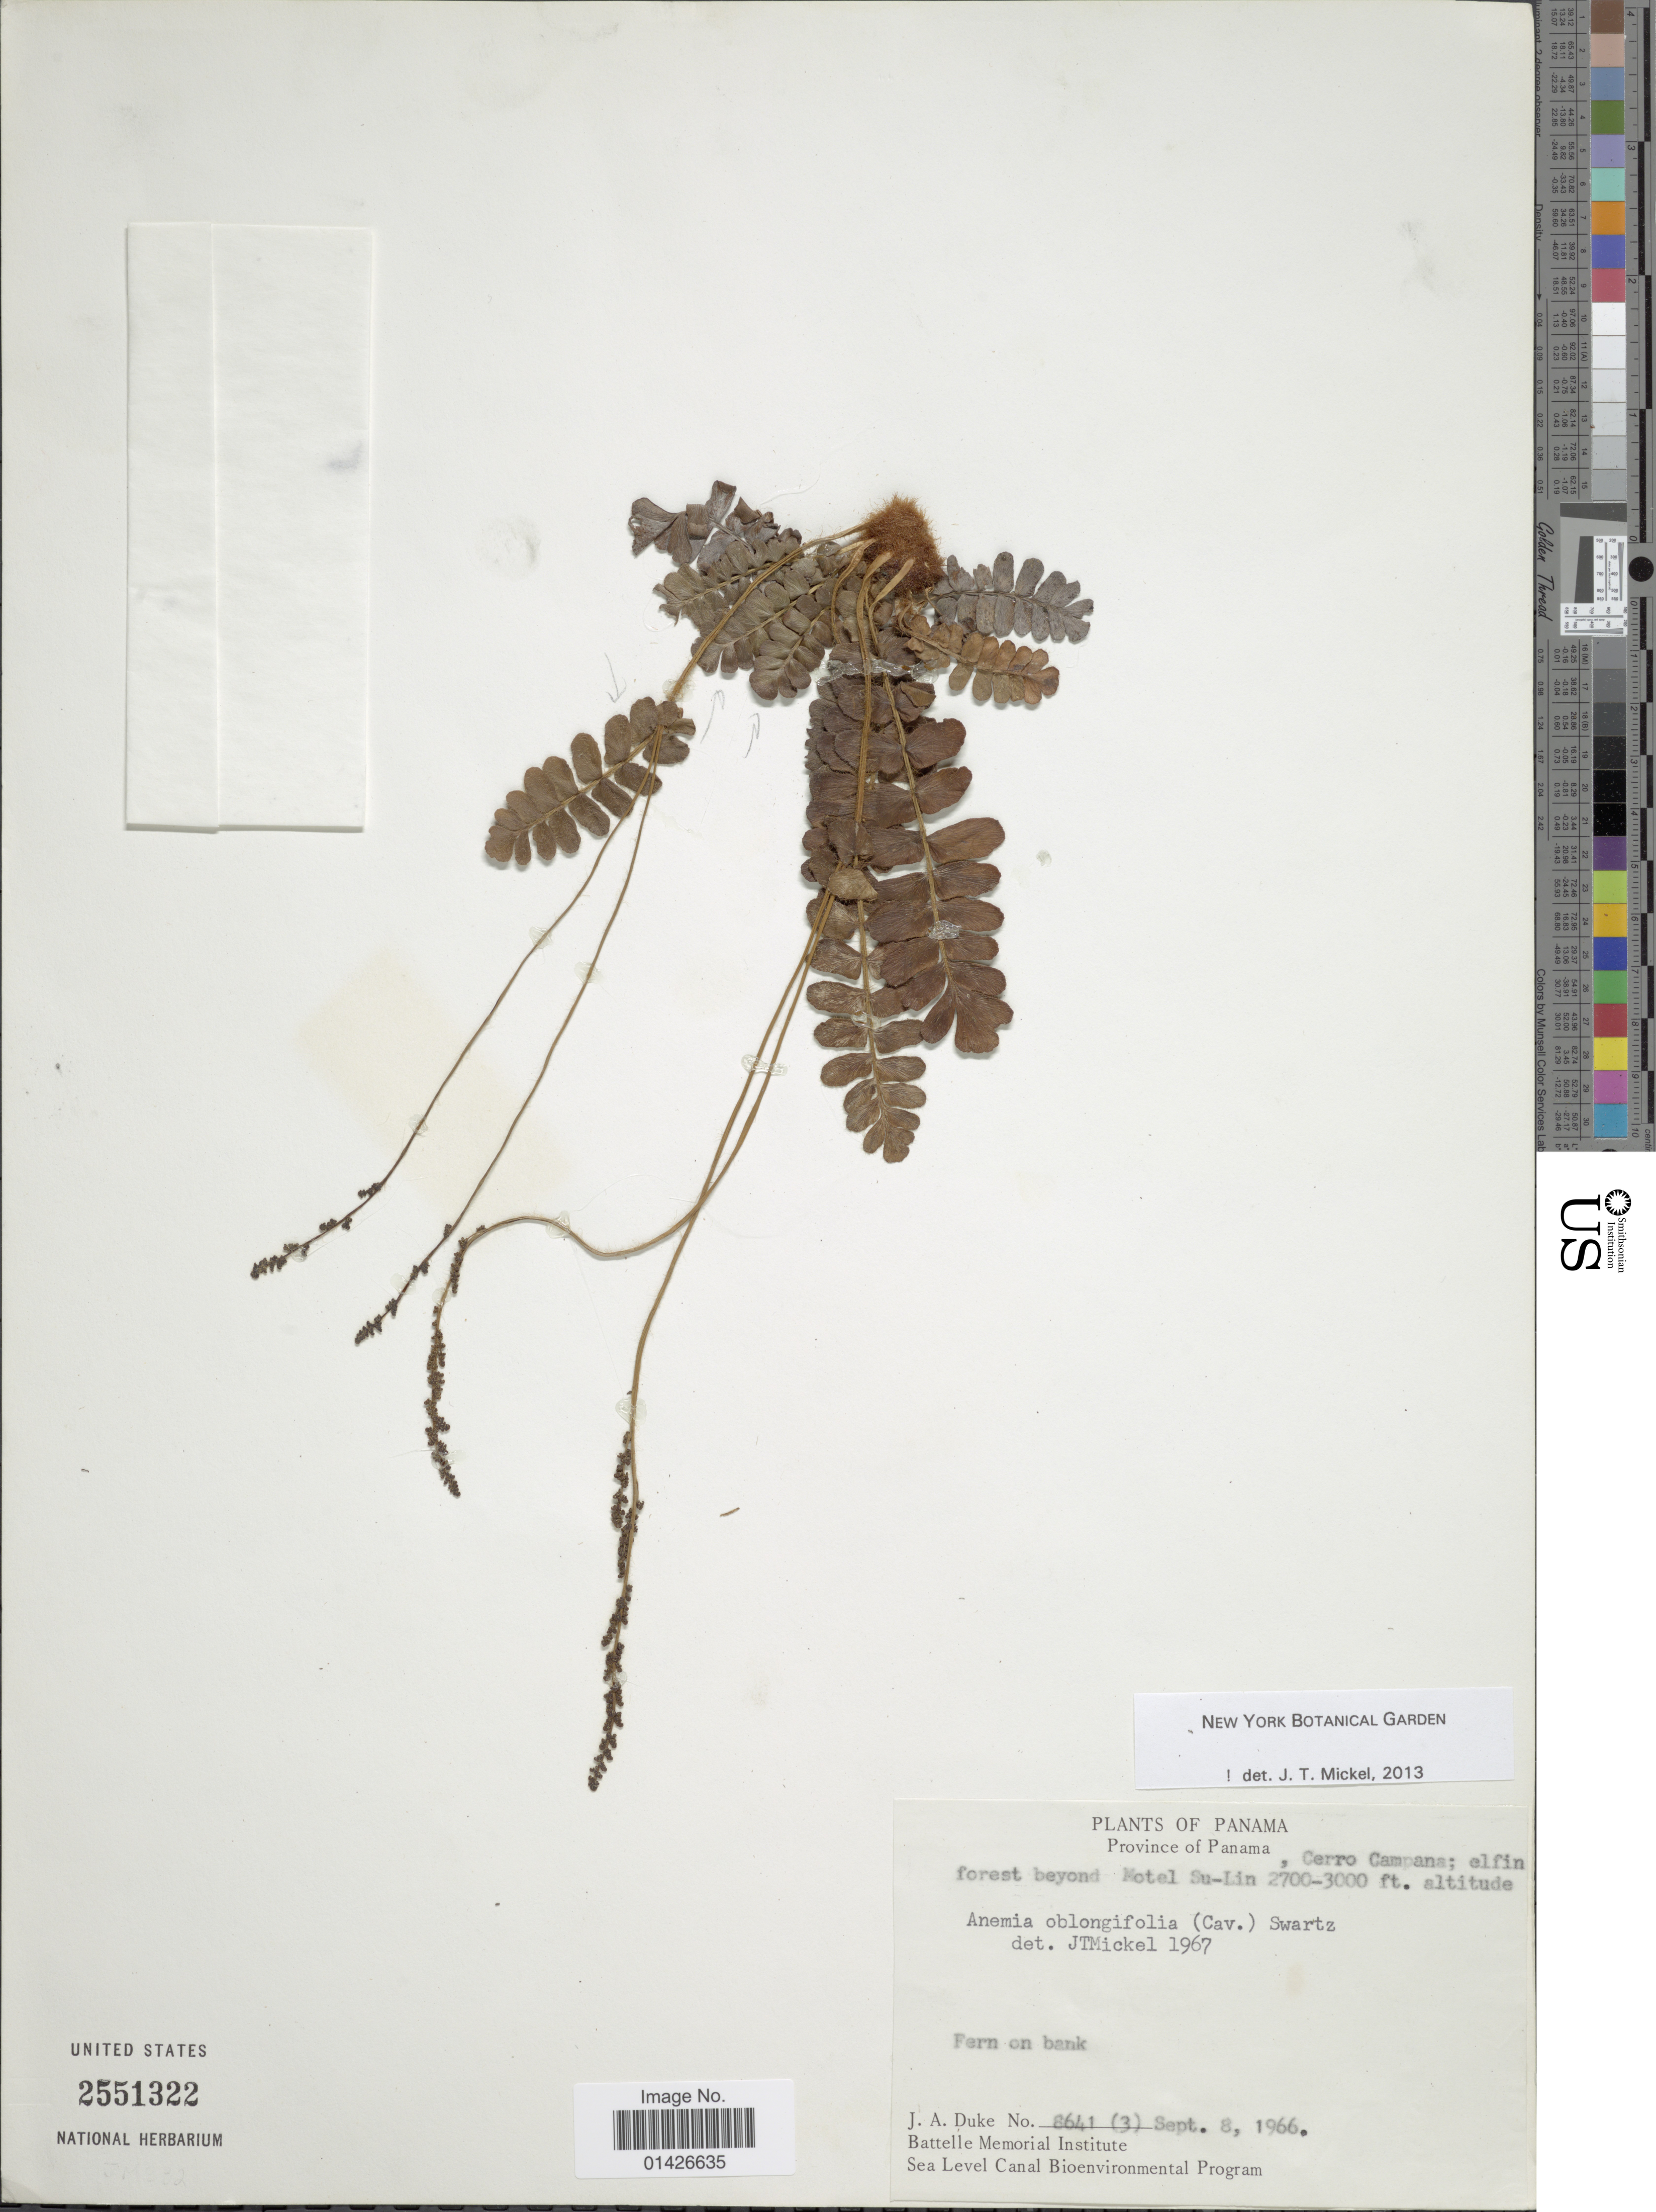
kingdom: Plantae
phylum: Tracheophyta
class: Polypodiopsida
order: Schizaeales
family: Anemiaceae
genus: Anemia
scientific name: Anemia oblongifolia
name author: (Cav.) Sw.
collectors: J. A. Duke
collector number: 8641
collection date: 1966-09-03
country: Panama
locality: Cerro Campana; elfin forest beyond Motel Su-Lin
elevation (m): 823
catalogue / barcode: US 2551322